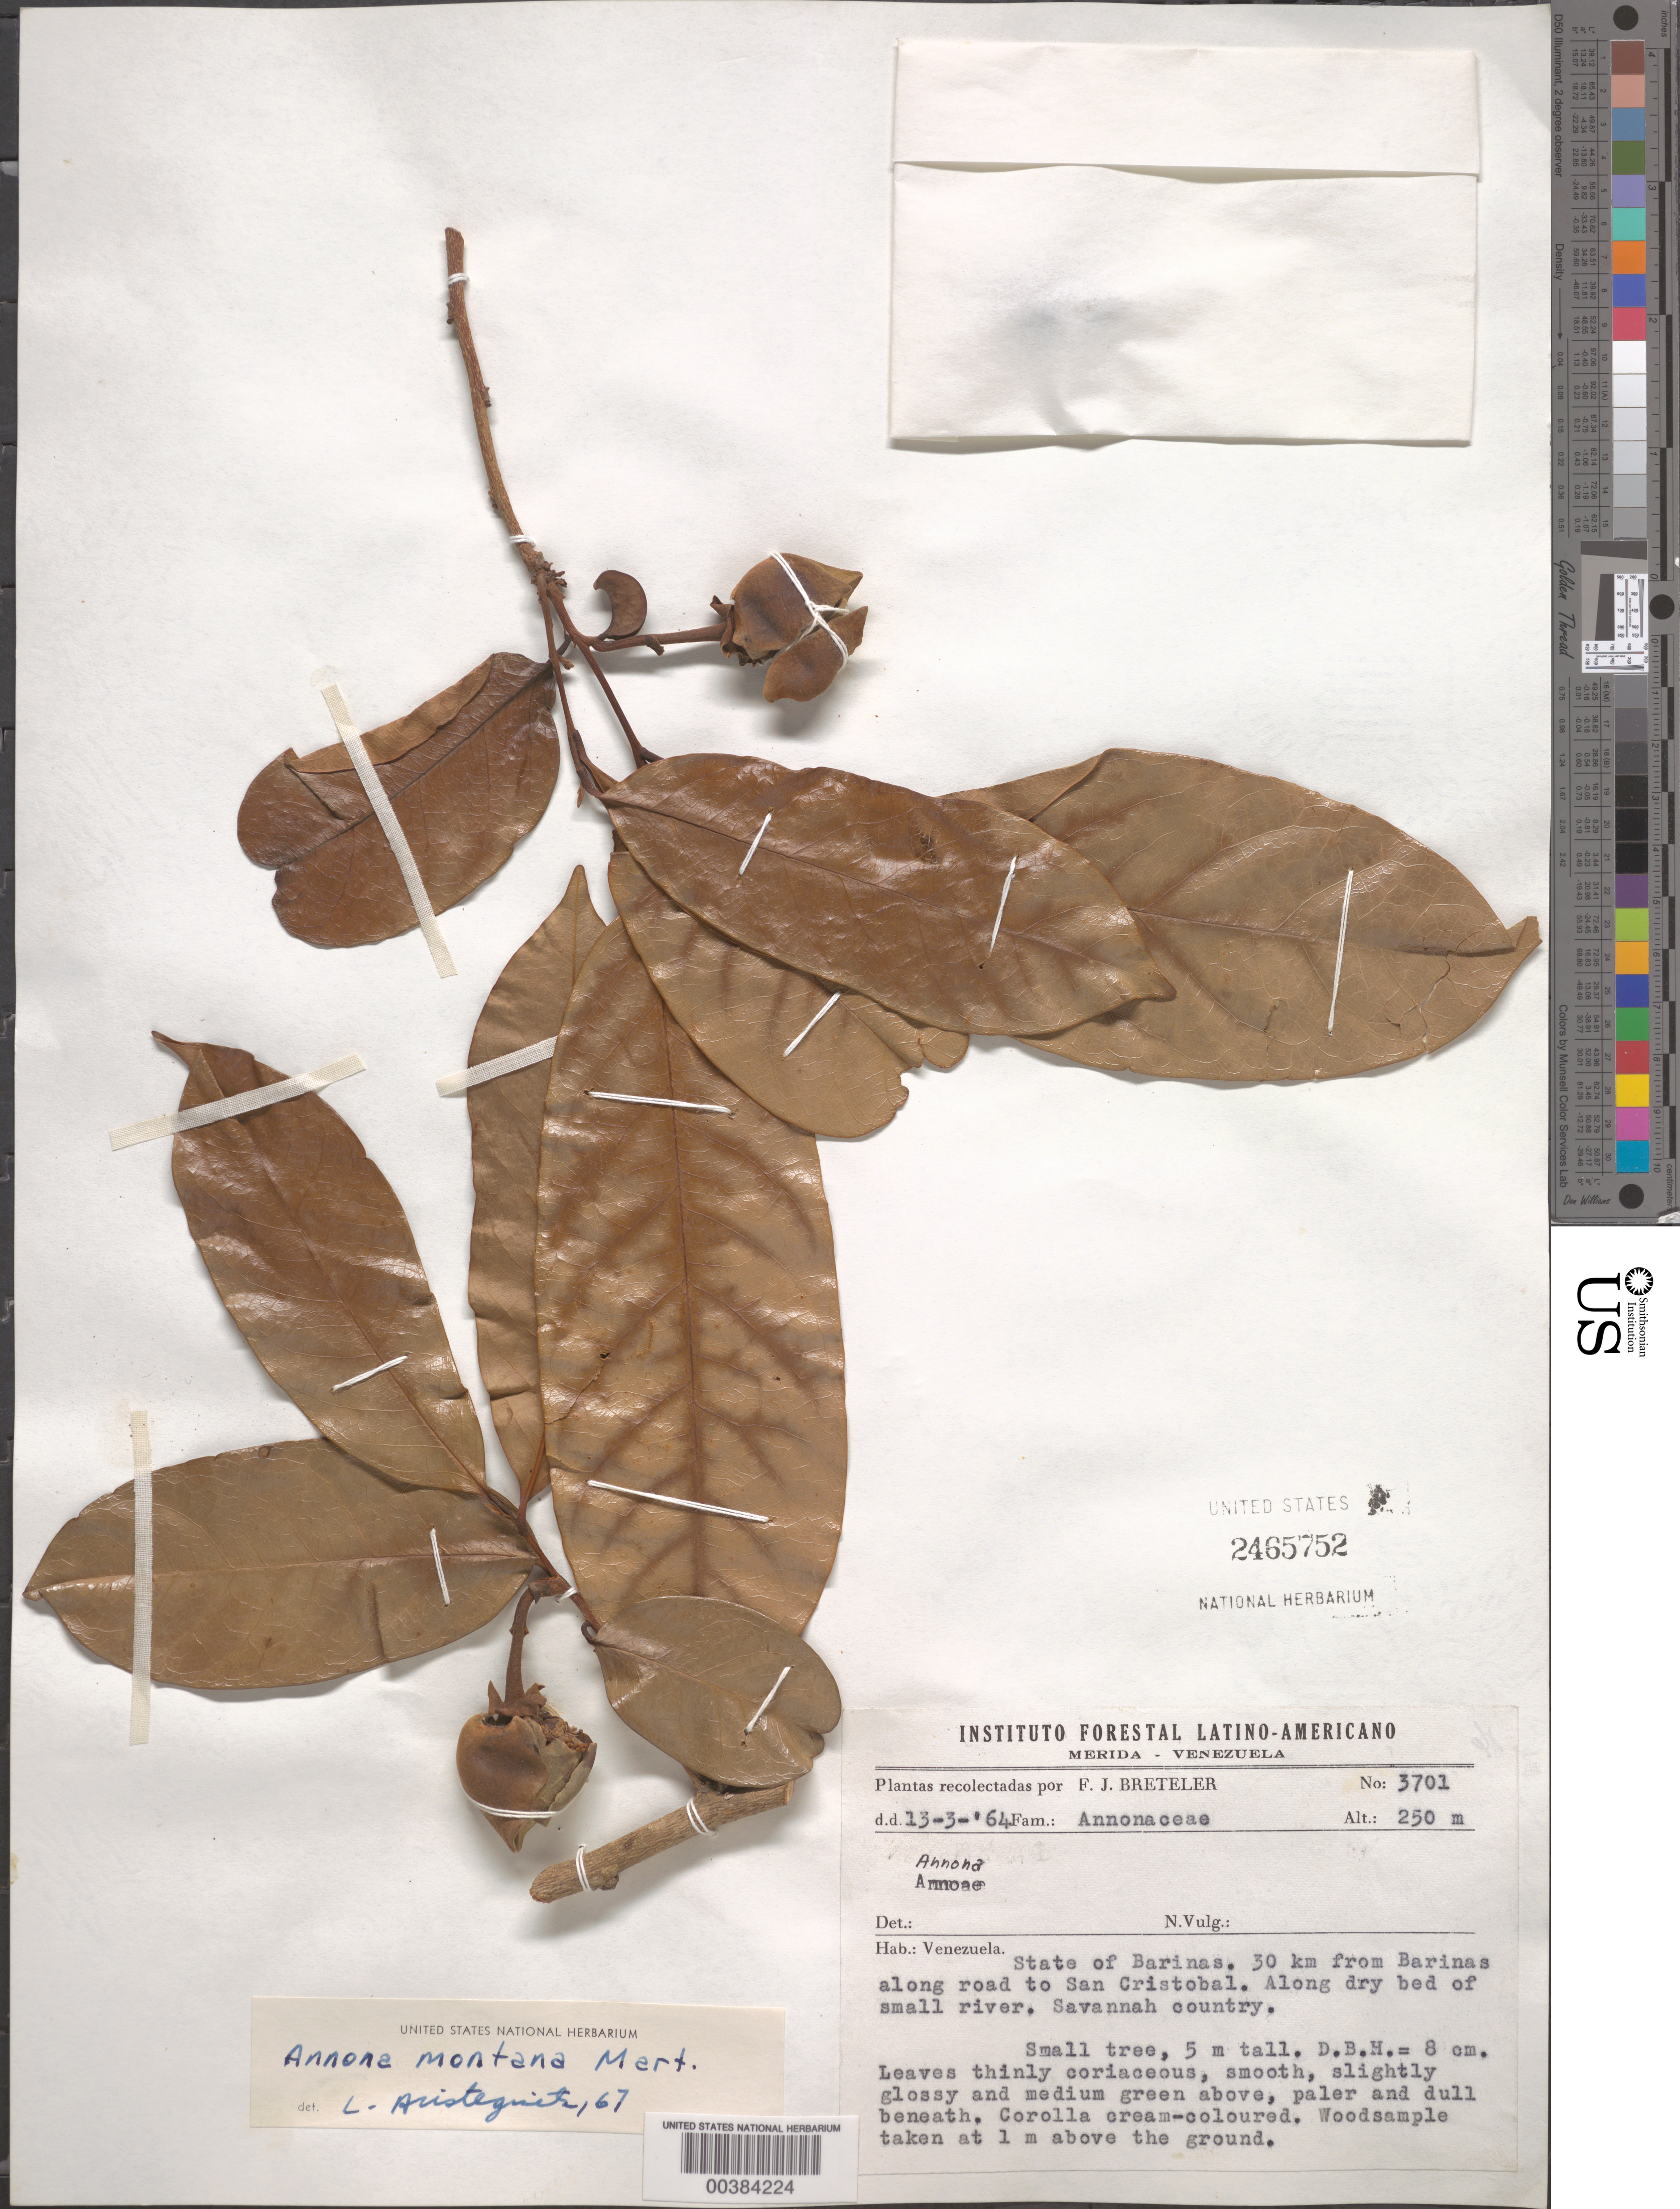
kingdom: Plantae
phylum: Tracheophyta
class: Magnoliopsida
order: Magnoliales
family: Annonaceae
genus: Annona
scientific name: Annona montana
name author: Macfad.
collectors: F. J. Breteler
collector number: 3701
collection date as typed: Transcribed d/m/y: 13/3/64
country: Venezuela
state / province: Barinas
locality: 30 km from Barinas along road to San Cristobal. Along dry bed of small river. Savannah country.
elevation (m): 250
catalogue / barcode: US 2465752